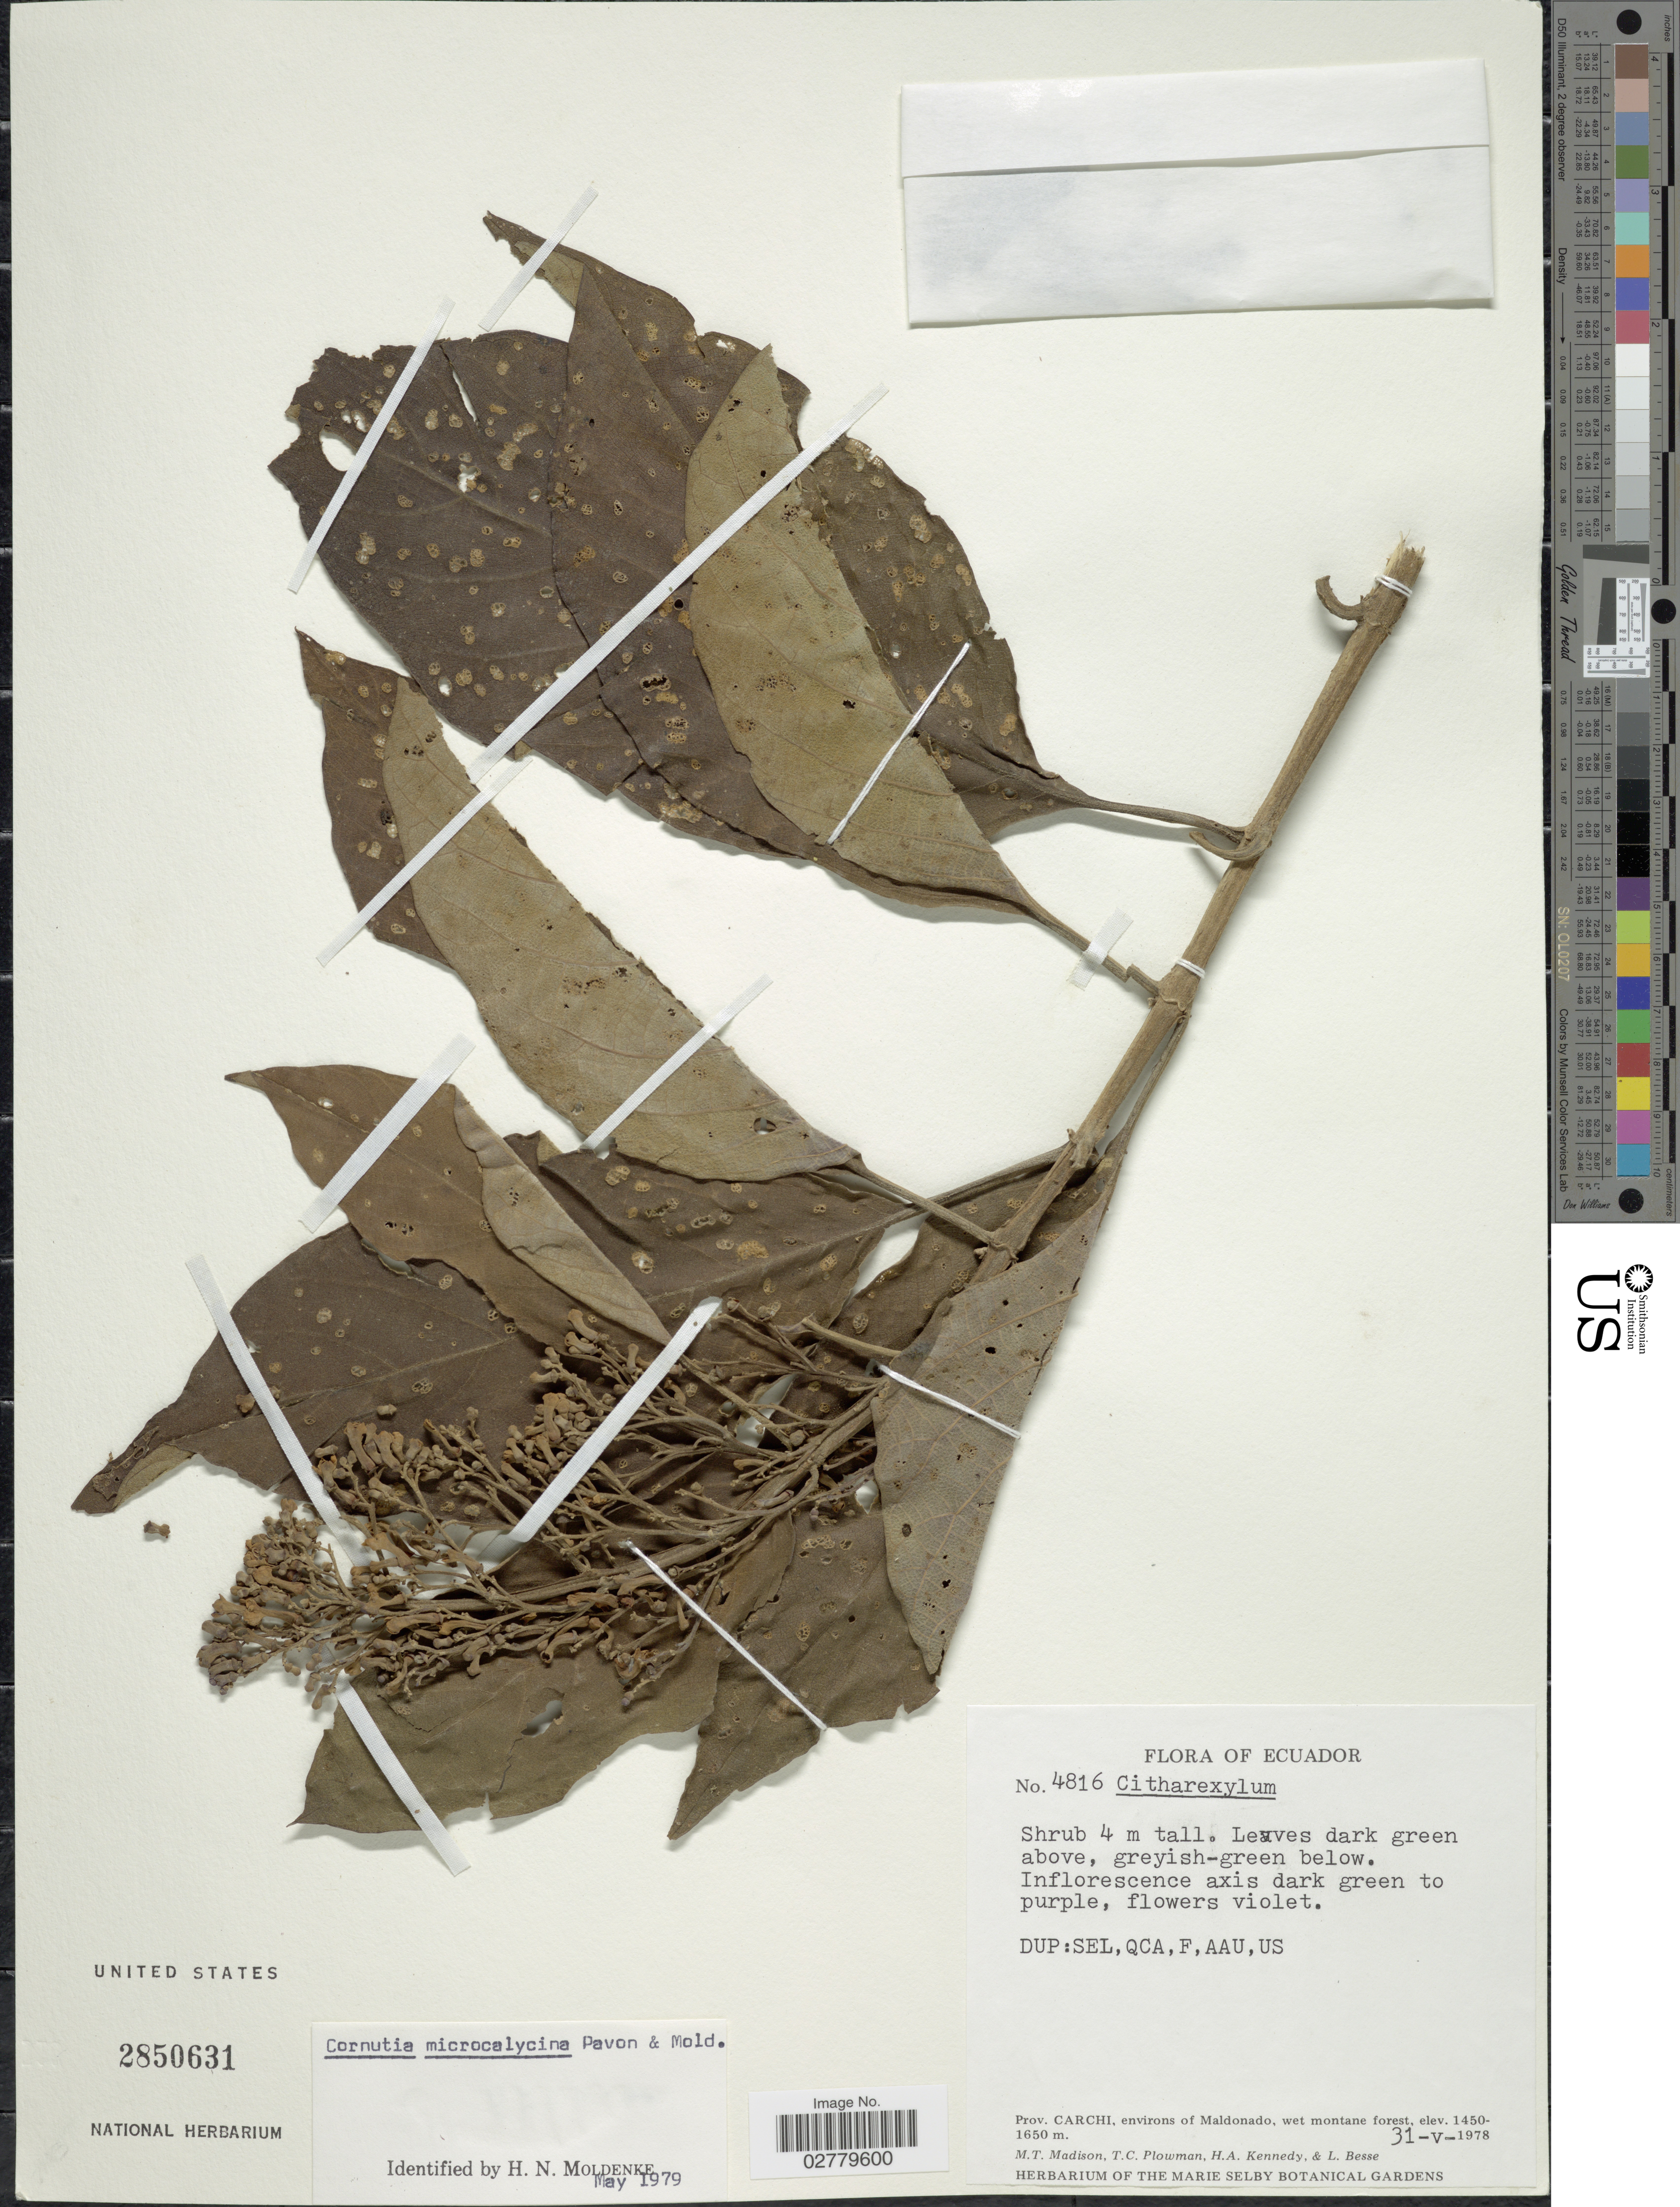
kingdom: Plantae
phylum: Tracheophyta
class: Magnoliopsida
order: Lamiales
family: Lamiaceae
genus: Cornutia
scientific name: Cornutia microcalycina var. microcalycina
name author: Pav. ex Moldenke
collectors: M. T. Madison, T. Plowman, H. Kennedy & L. Besse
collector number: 4816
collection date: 1978-05-31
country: Ecuador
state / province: Carchi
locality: Environs of Maldonado, wet montane forest.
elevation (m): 1450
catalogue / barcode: US 2850631